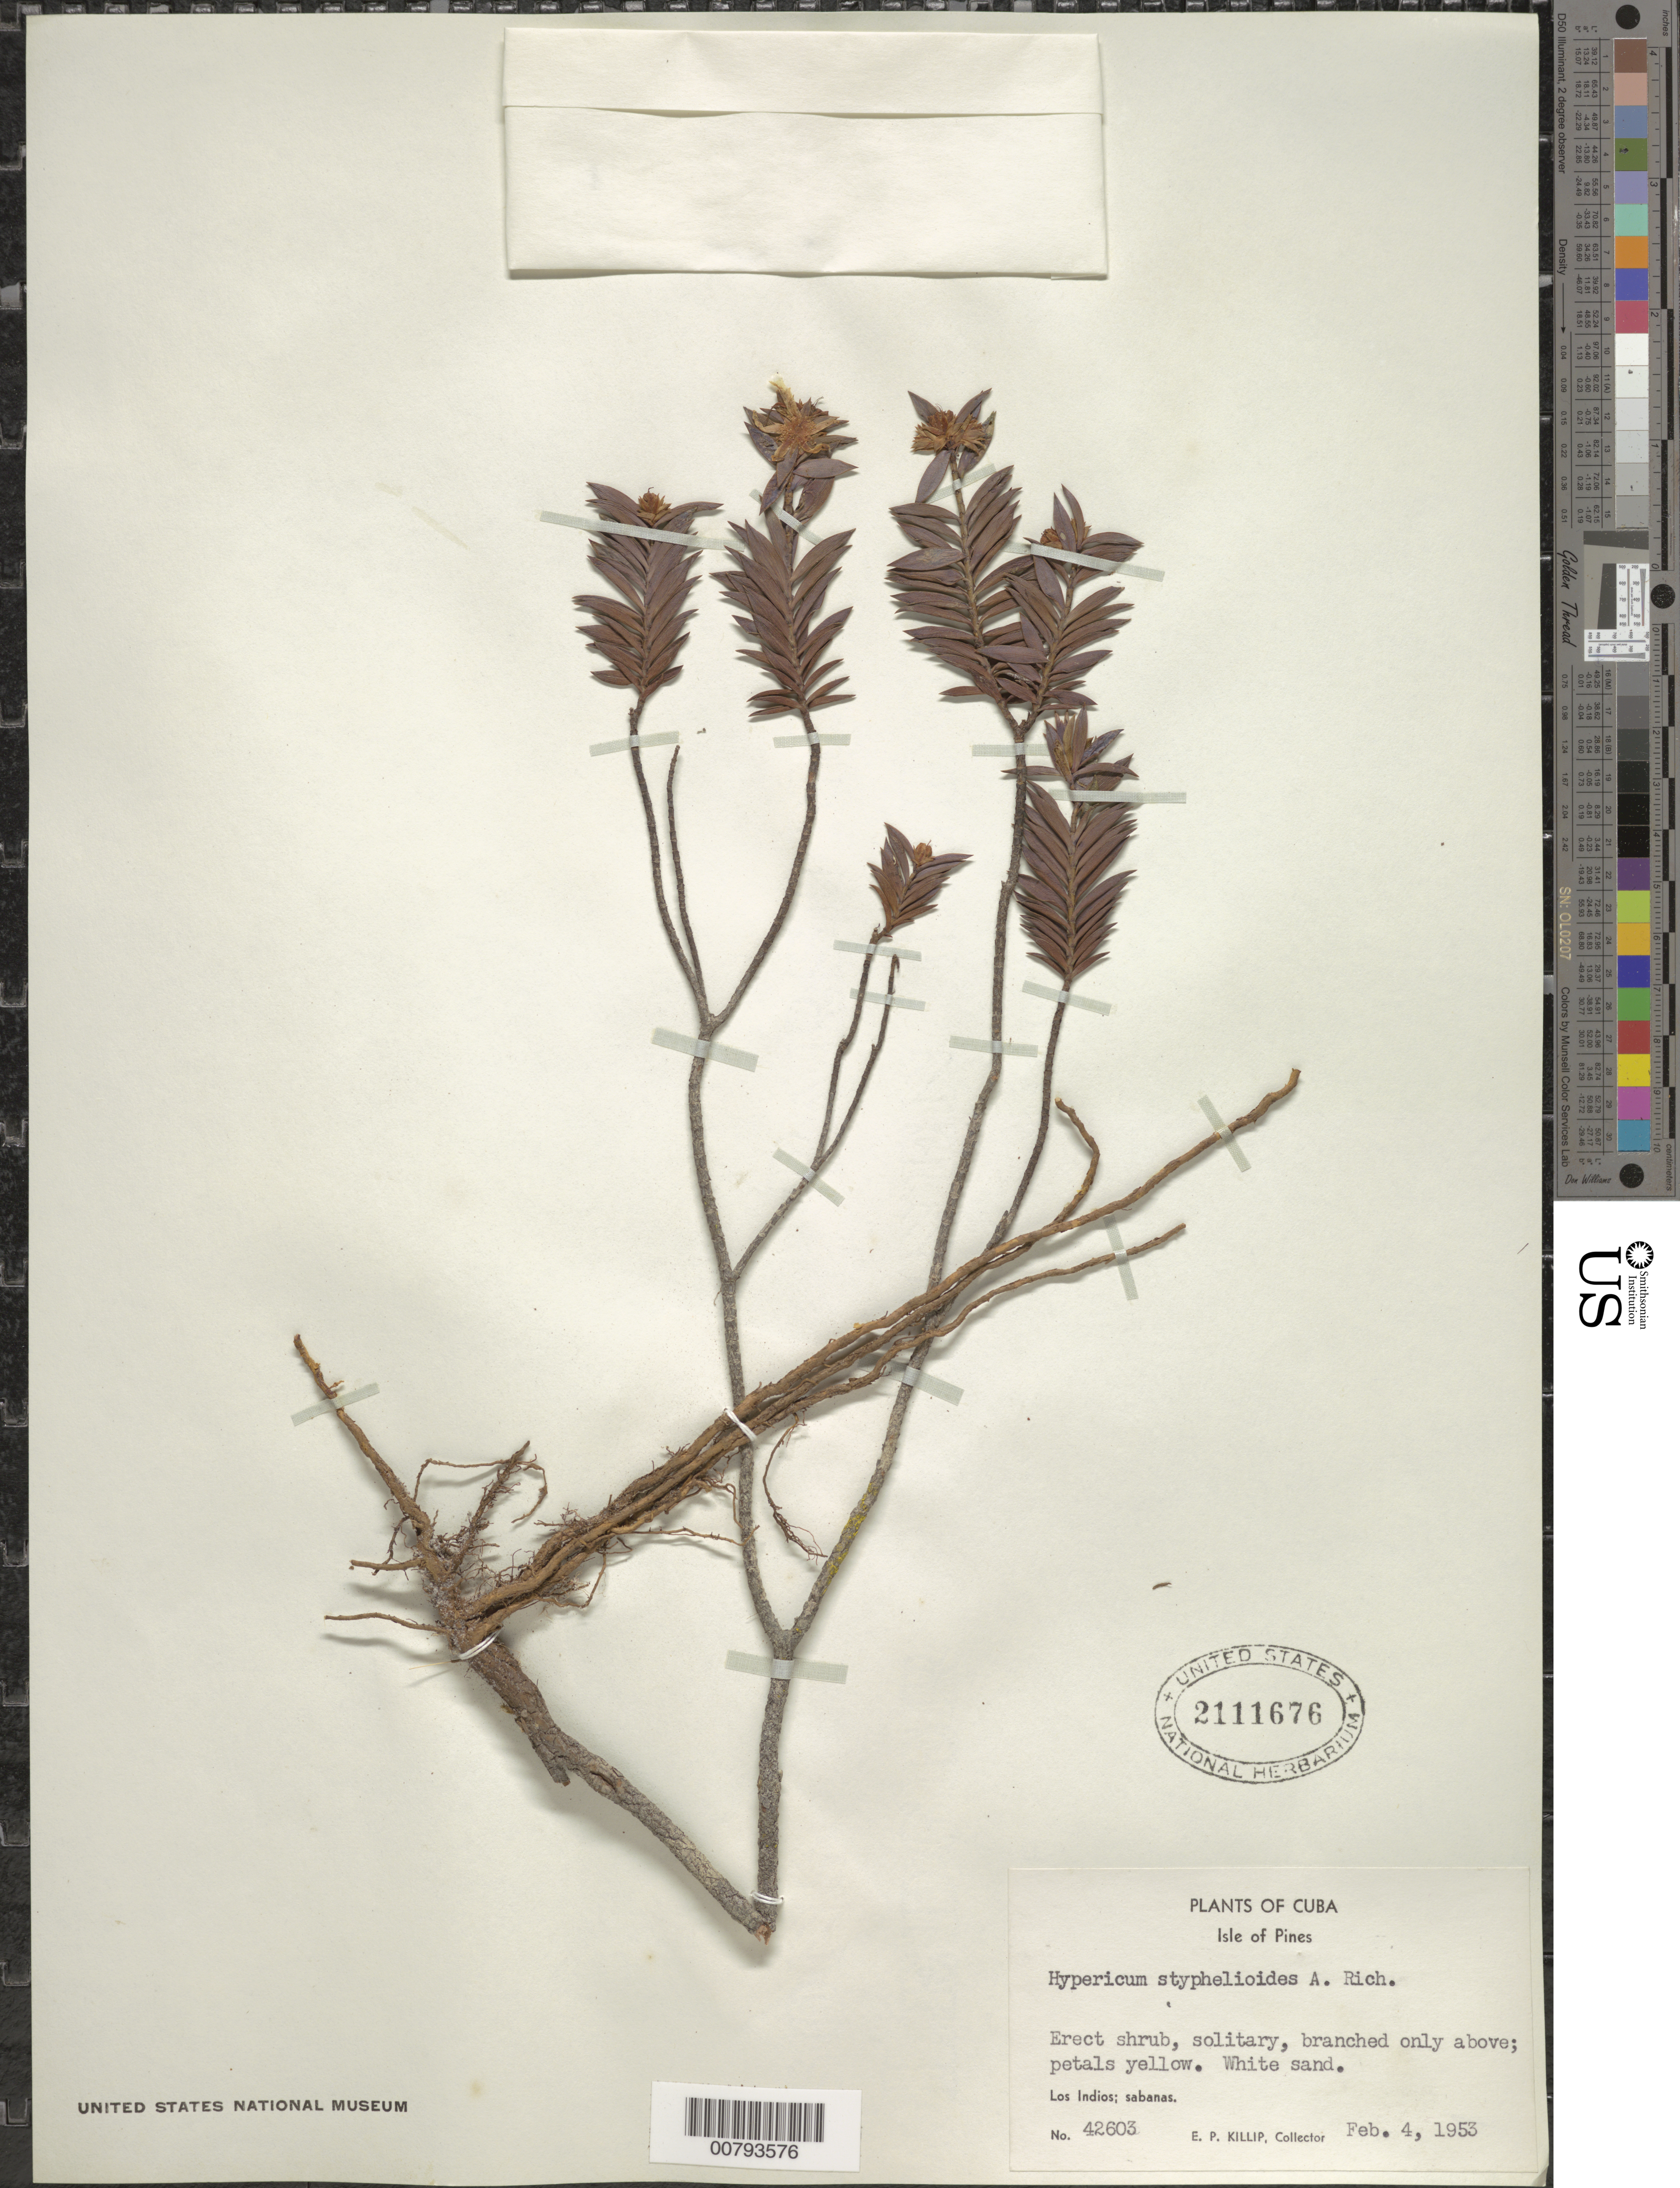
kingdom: Plantae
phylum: Tracheophyta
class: Magnoliopsida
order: Malpighiales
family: Hypericaceae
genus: Hypericum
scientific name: Hypericum styphelioides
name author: A. Rich.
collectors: E. P. Killip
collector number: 42603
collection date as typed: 04 Feb 1953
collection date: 1953-02-04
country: Cuba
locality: Los Indios; sabanas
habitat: White sand savanna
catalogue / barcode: US 2111676